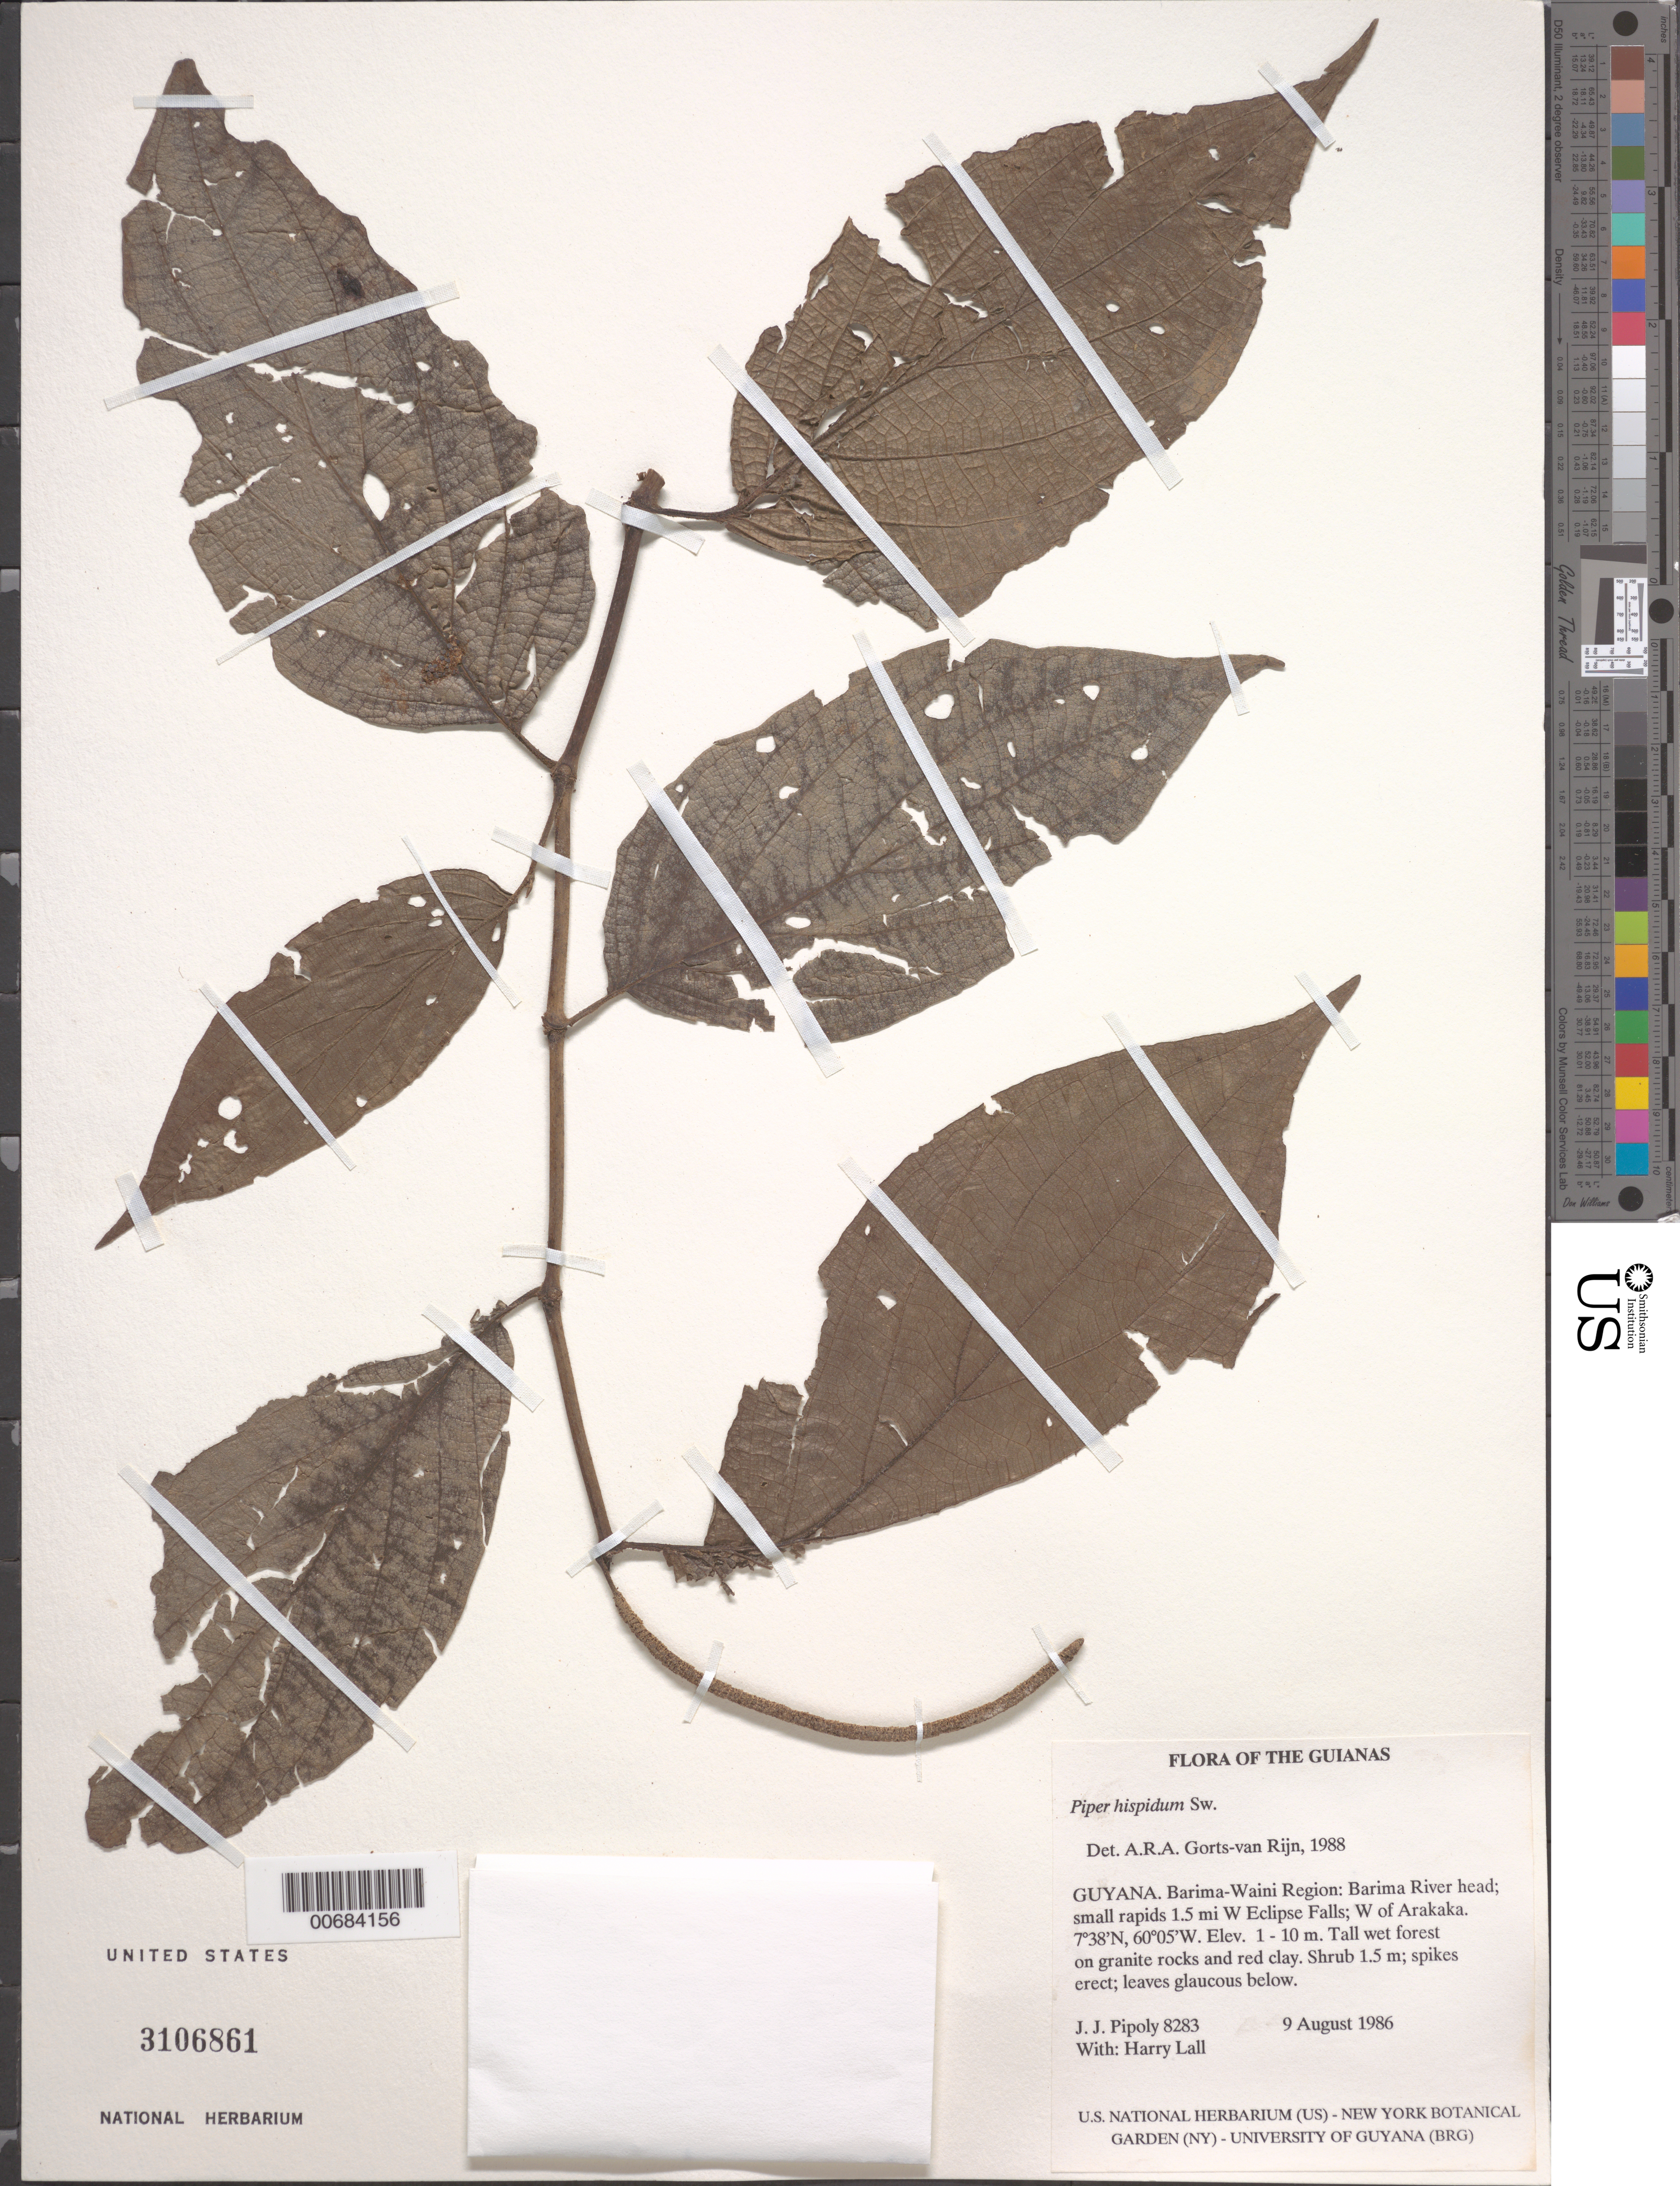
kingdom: Plantae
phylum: Tracheophyta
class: Magnoliopsida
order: Piperales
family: Piperaceae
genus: Piper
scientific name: Piper hispidum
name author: Sw.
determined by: Görts-van Rijn, A. R. A.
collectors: J. J. Pipoly & H. Lall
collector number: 8283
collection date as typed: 9 August 1986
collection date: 1986-08-09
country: Guyana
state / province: Barima-Waini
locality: Barima River head; small rapids 1.5 mi W Eclipse Falls; W of Arakaka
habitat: Tall wet forest on granite rocks and red clay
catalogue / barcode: US 3106861